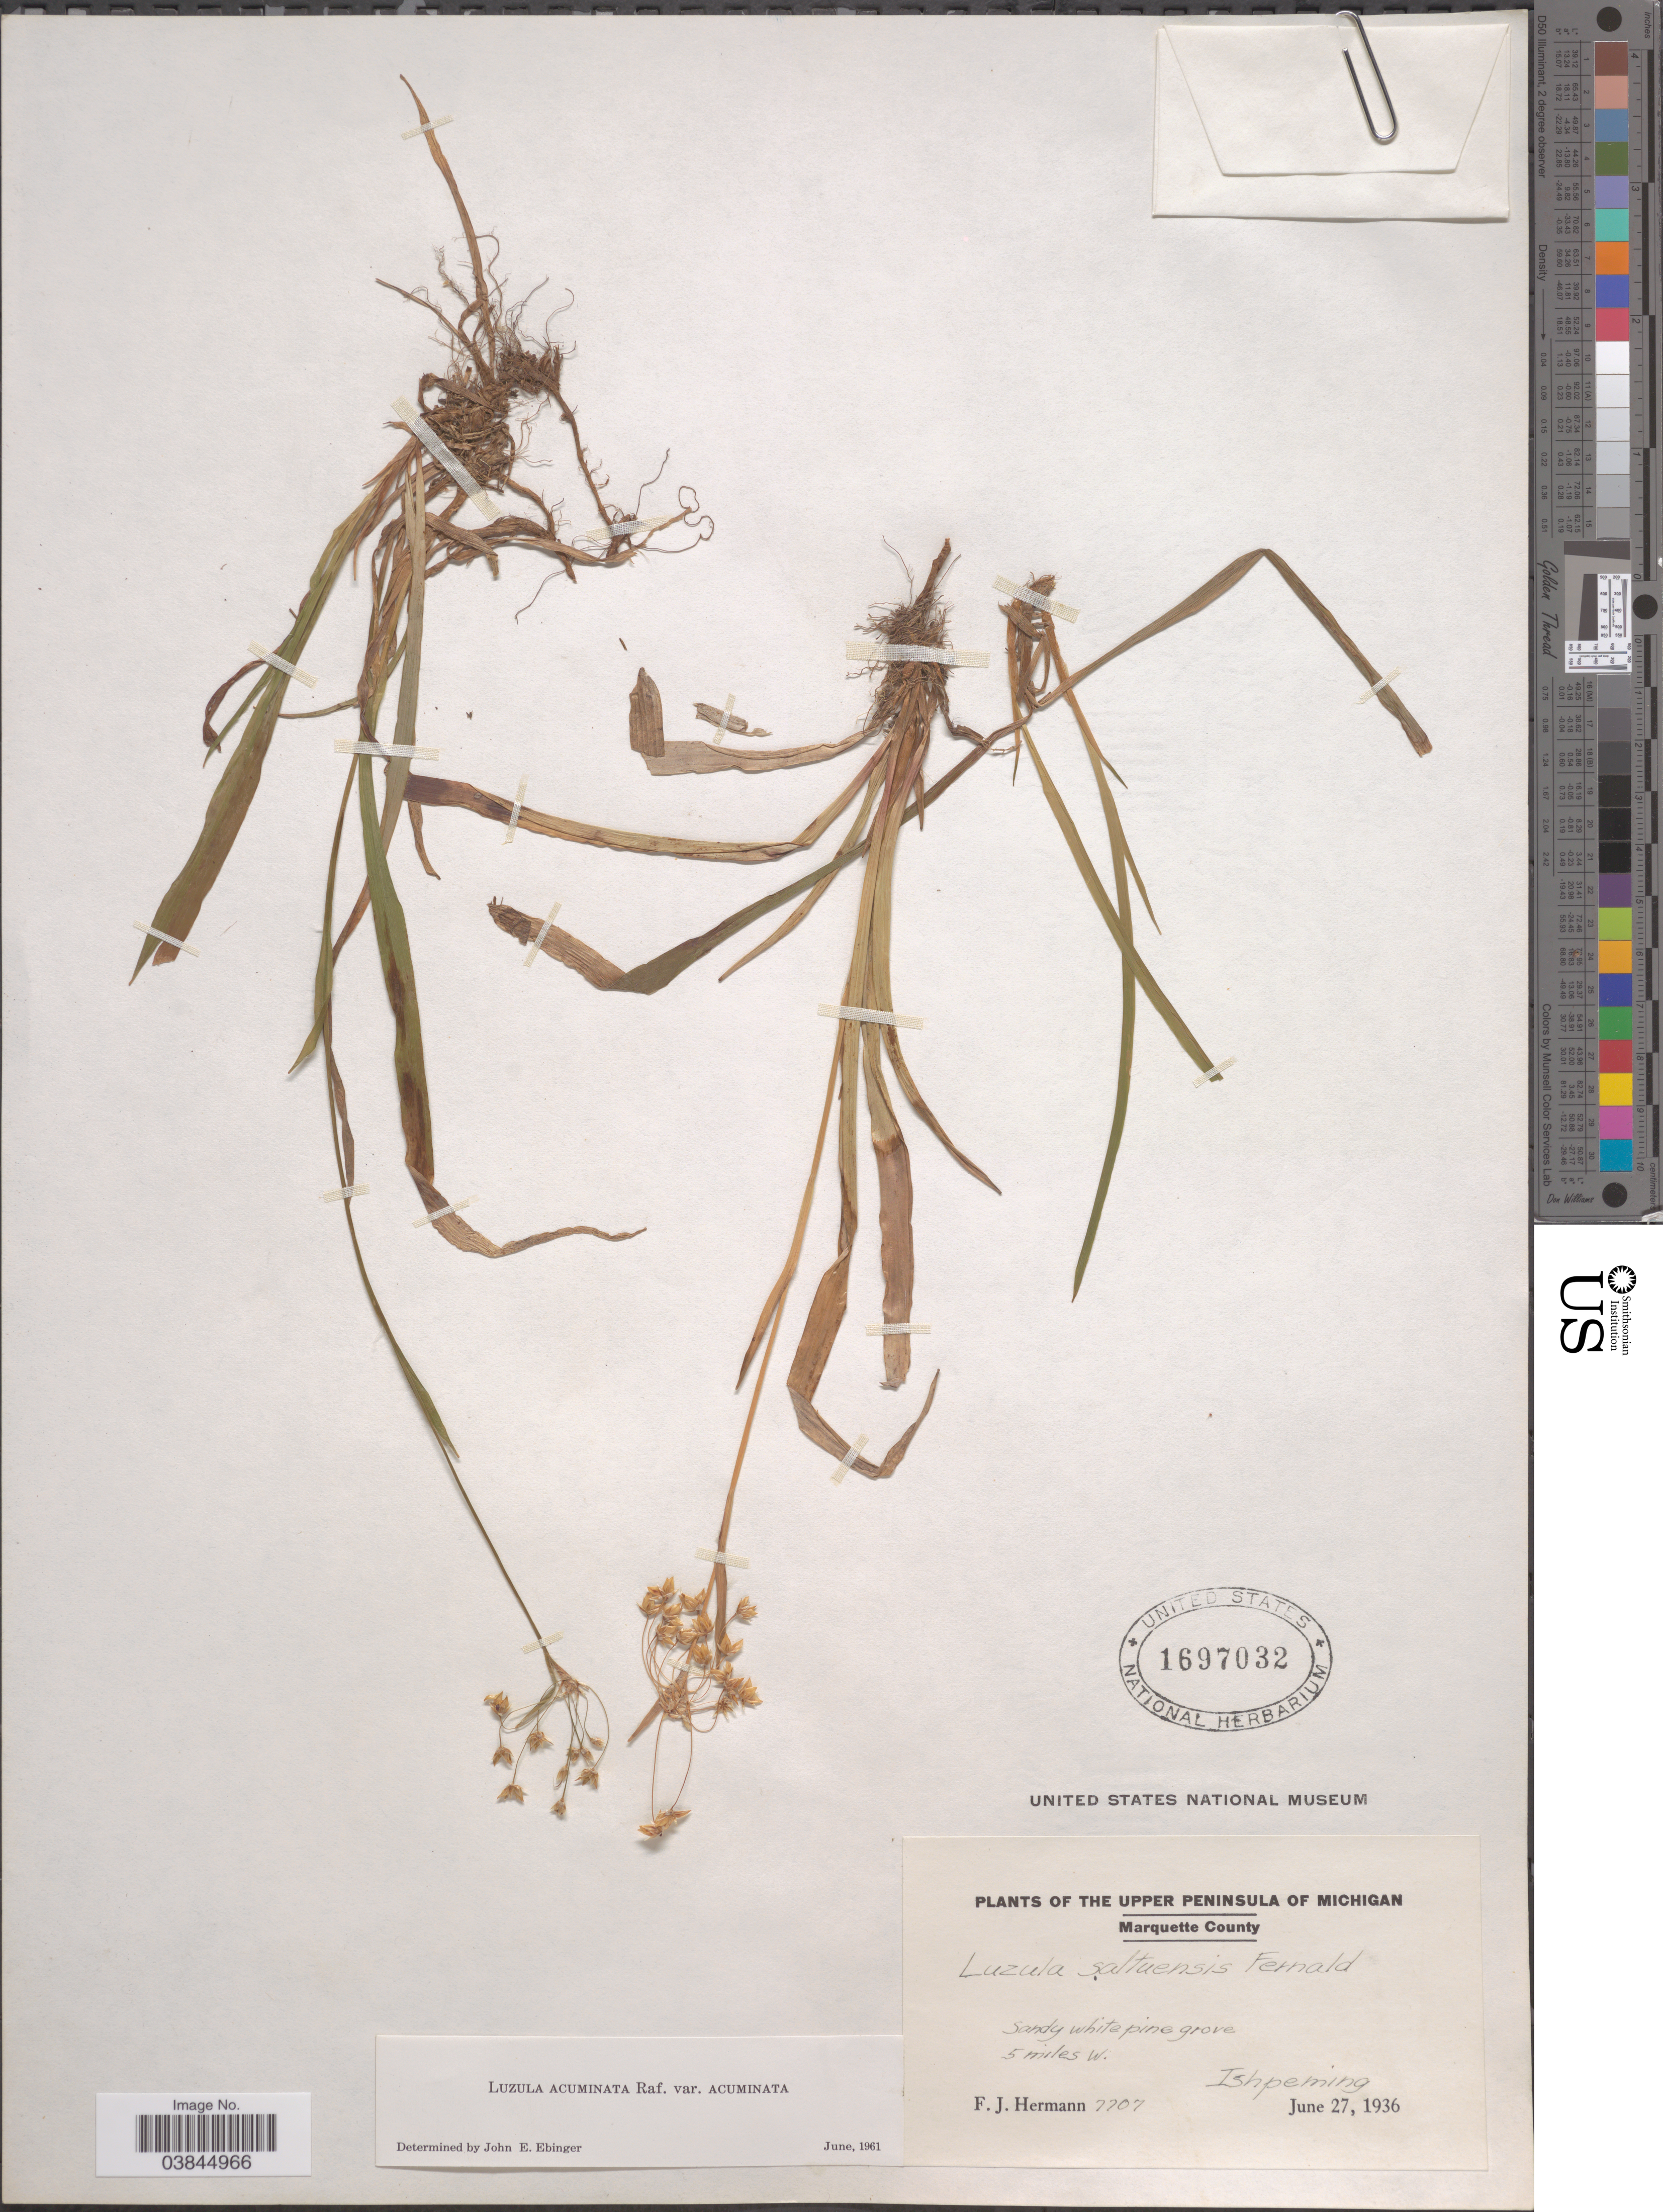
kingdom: Plantae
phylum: Tracheophyta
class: Liliopsida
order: Poales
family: Juncaceae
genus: Luzula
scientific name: Luzula acuminata var. acuminata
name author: Raf.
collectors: F. J. Hermann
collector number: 7707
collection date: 1936-06-27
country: United States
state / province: Michigan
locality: The upper peninsula of Michigan. Marquette County. 5 miles W. Ishpeming.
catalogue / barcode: US 1697032